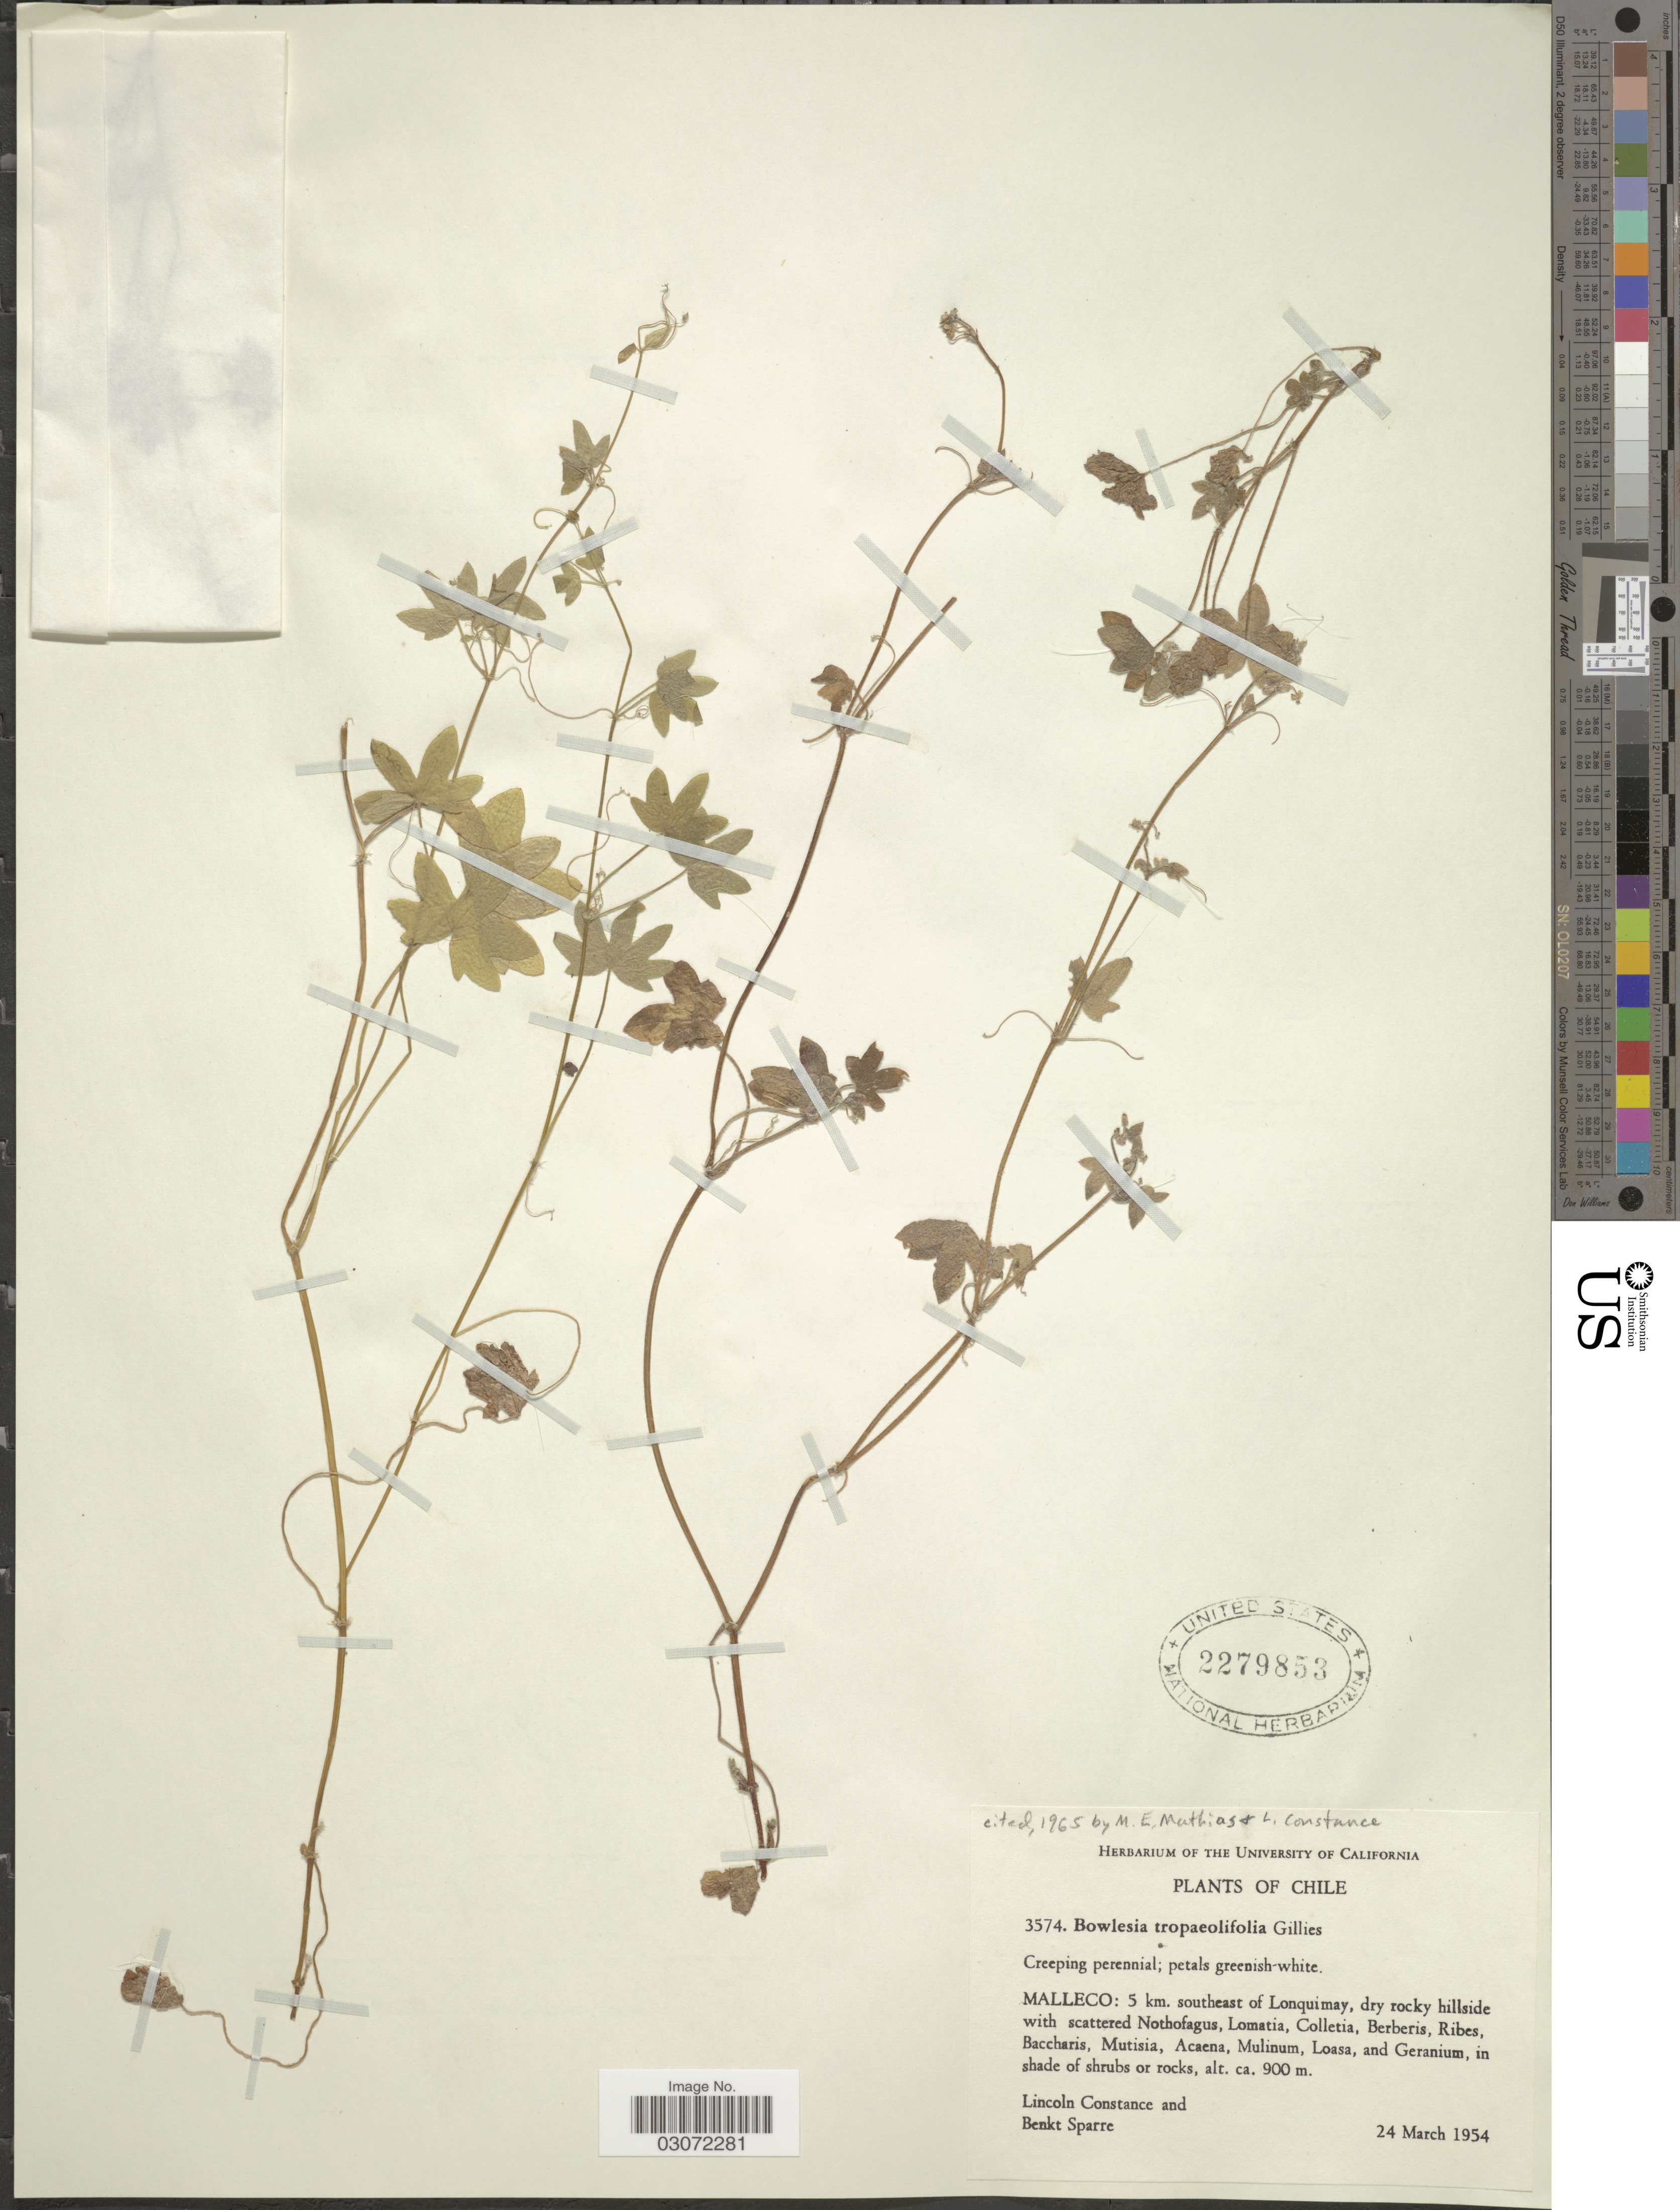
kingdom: Plantae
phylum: Tracheophyta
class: Magnoliopsida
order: Apiales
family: Apiaceae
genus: Bowlesia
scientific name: Bowlesia tropaeolifolia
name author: J.M. Gillet & Hook.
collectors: L. Constance & B. Sparre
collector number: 3574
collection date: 1954-03-24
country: Chile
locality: Malleco: 5 km. southeast of Lonquimay.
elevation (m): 900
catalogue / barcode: US 2279853